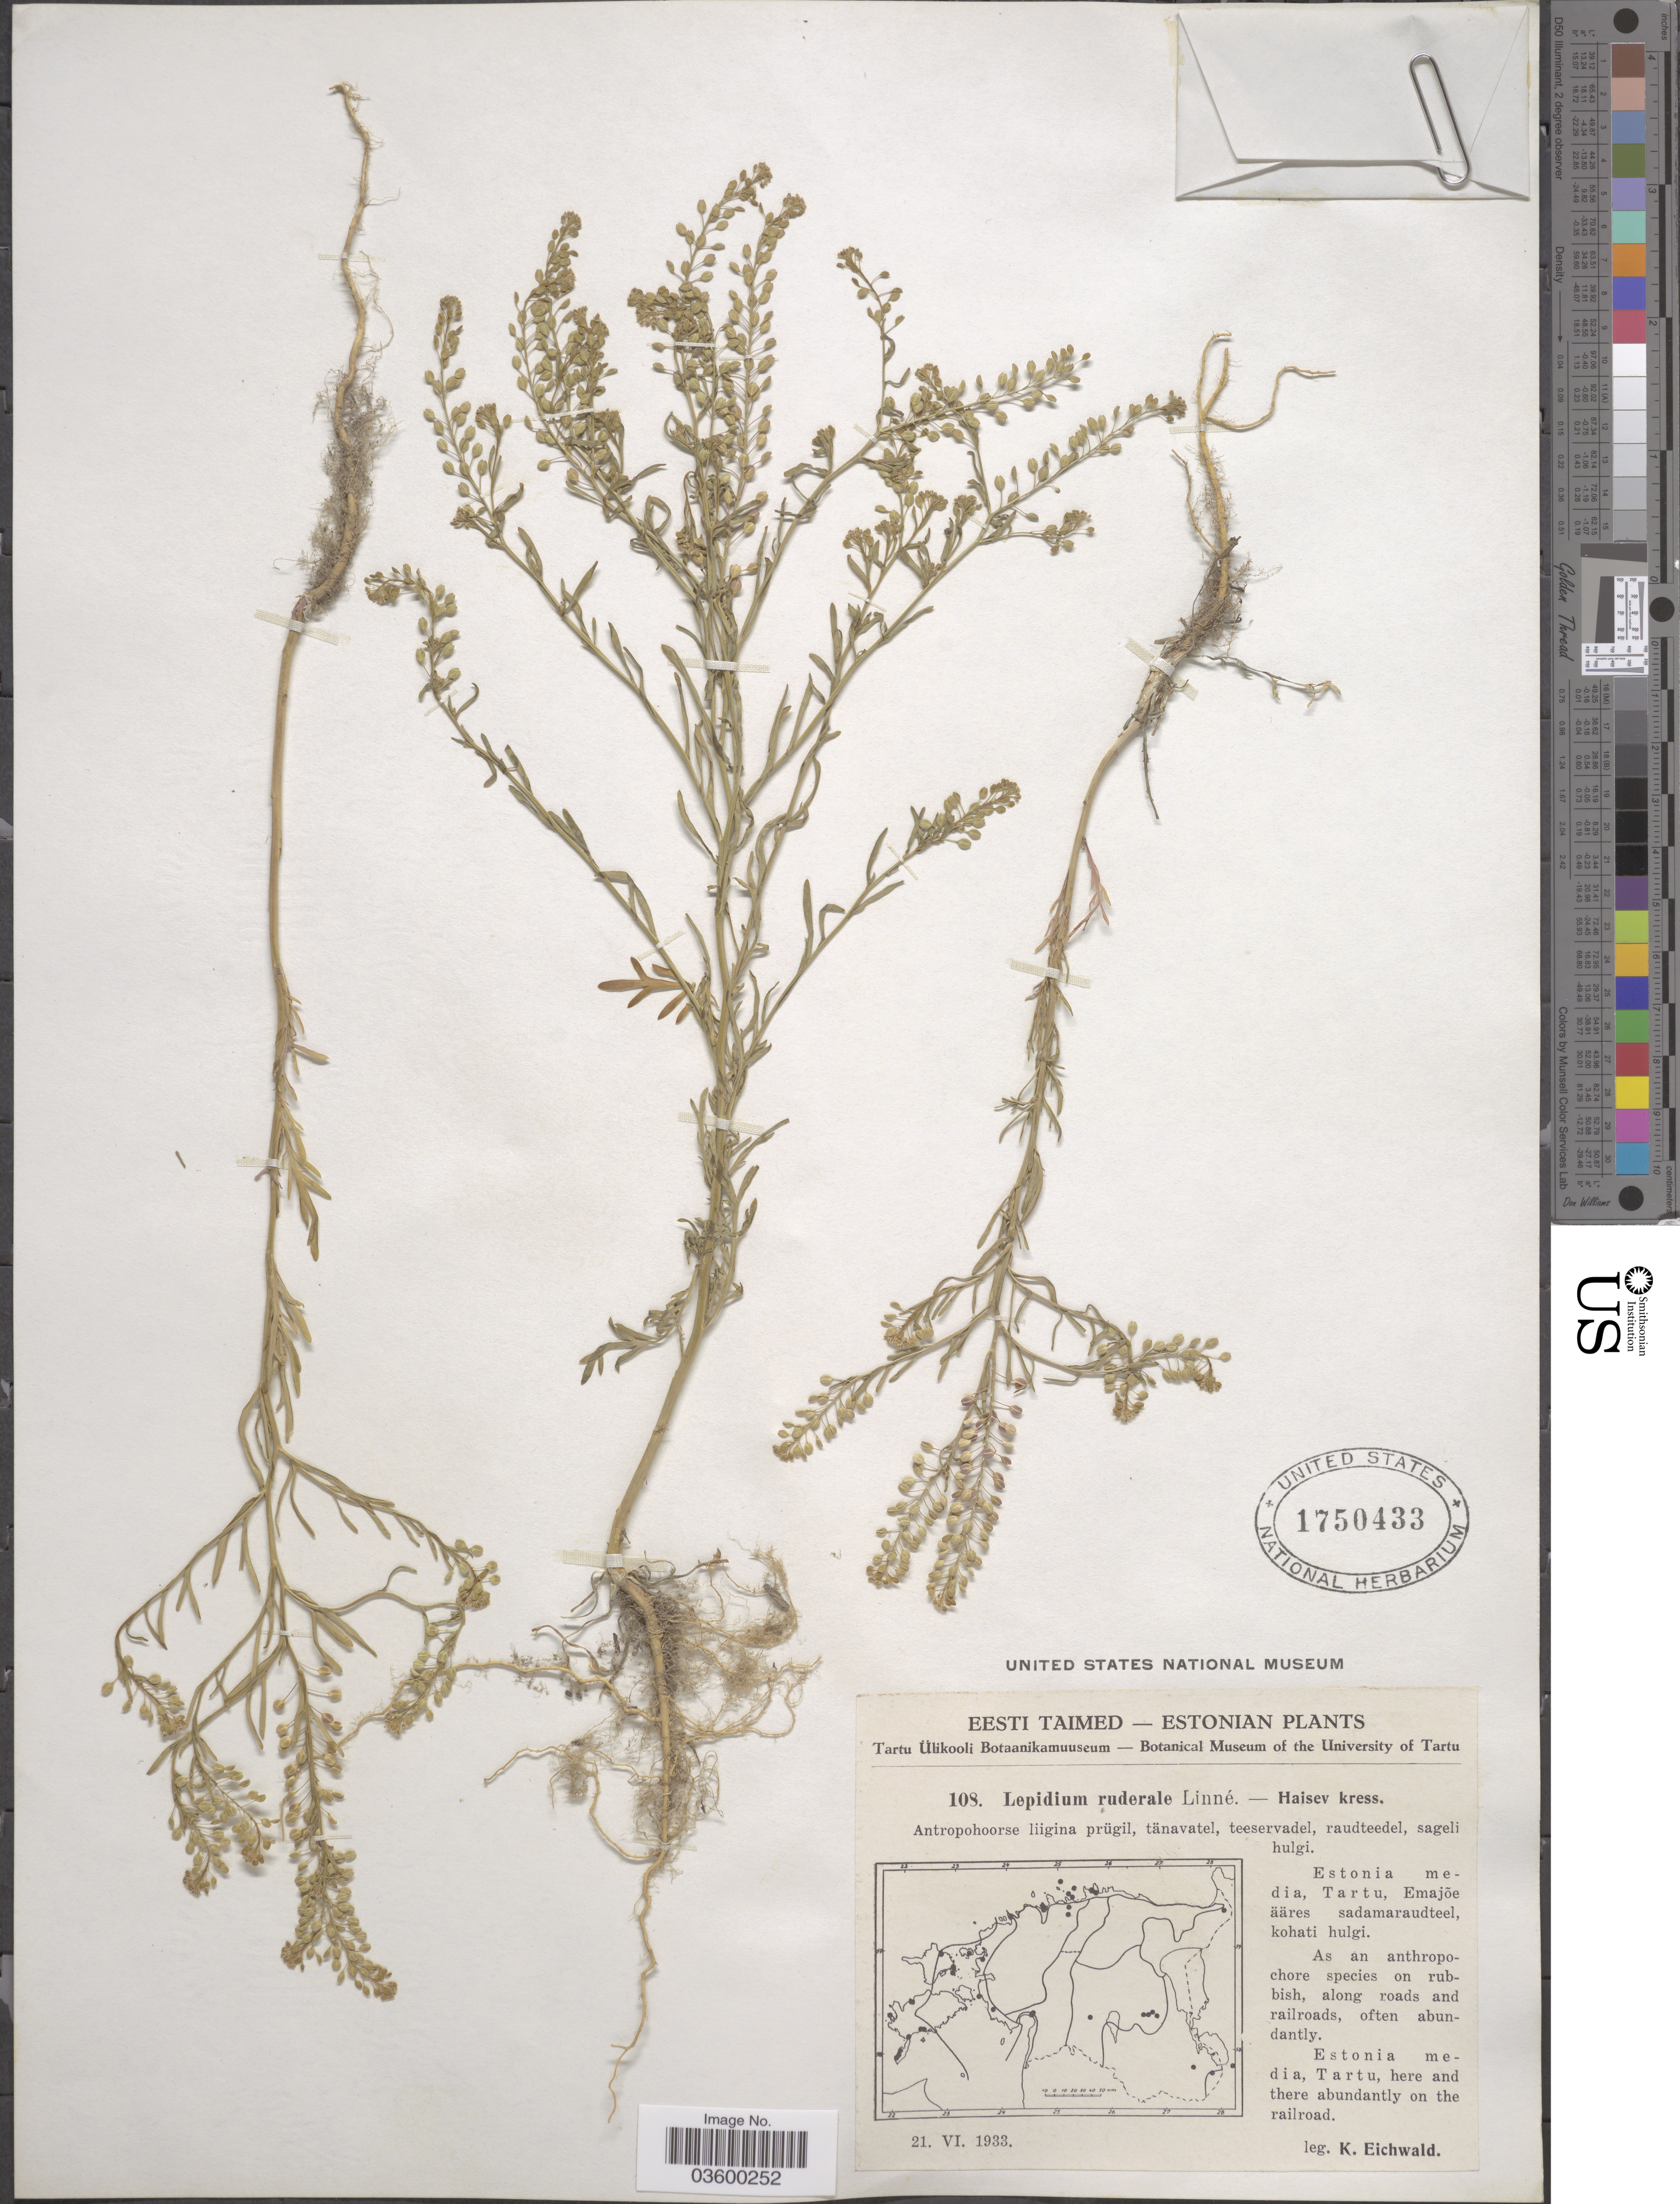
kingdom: Plantae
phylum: Tracheophyta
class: Magnoliopsida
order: Brassicales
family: Brassicaceae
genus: Lepidium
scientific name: Lepidium ruderale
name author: Burm. f.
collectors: K. Eichwald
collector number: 108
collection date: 1933-06-21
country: Estonia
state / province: Tartu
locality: Estonia media, here and there abundantly on the railroad.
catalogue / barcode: US 1750433